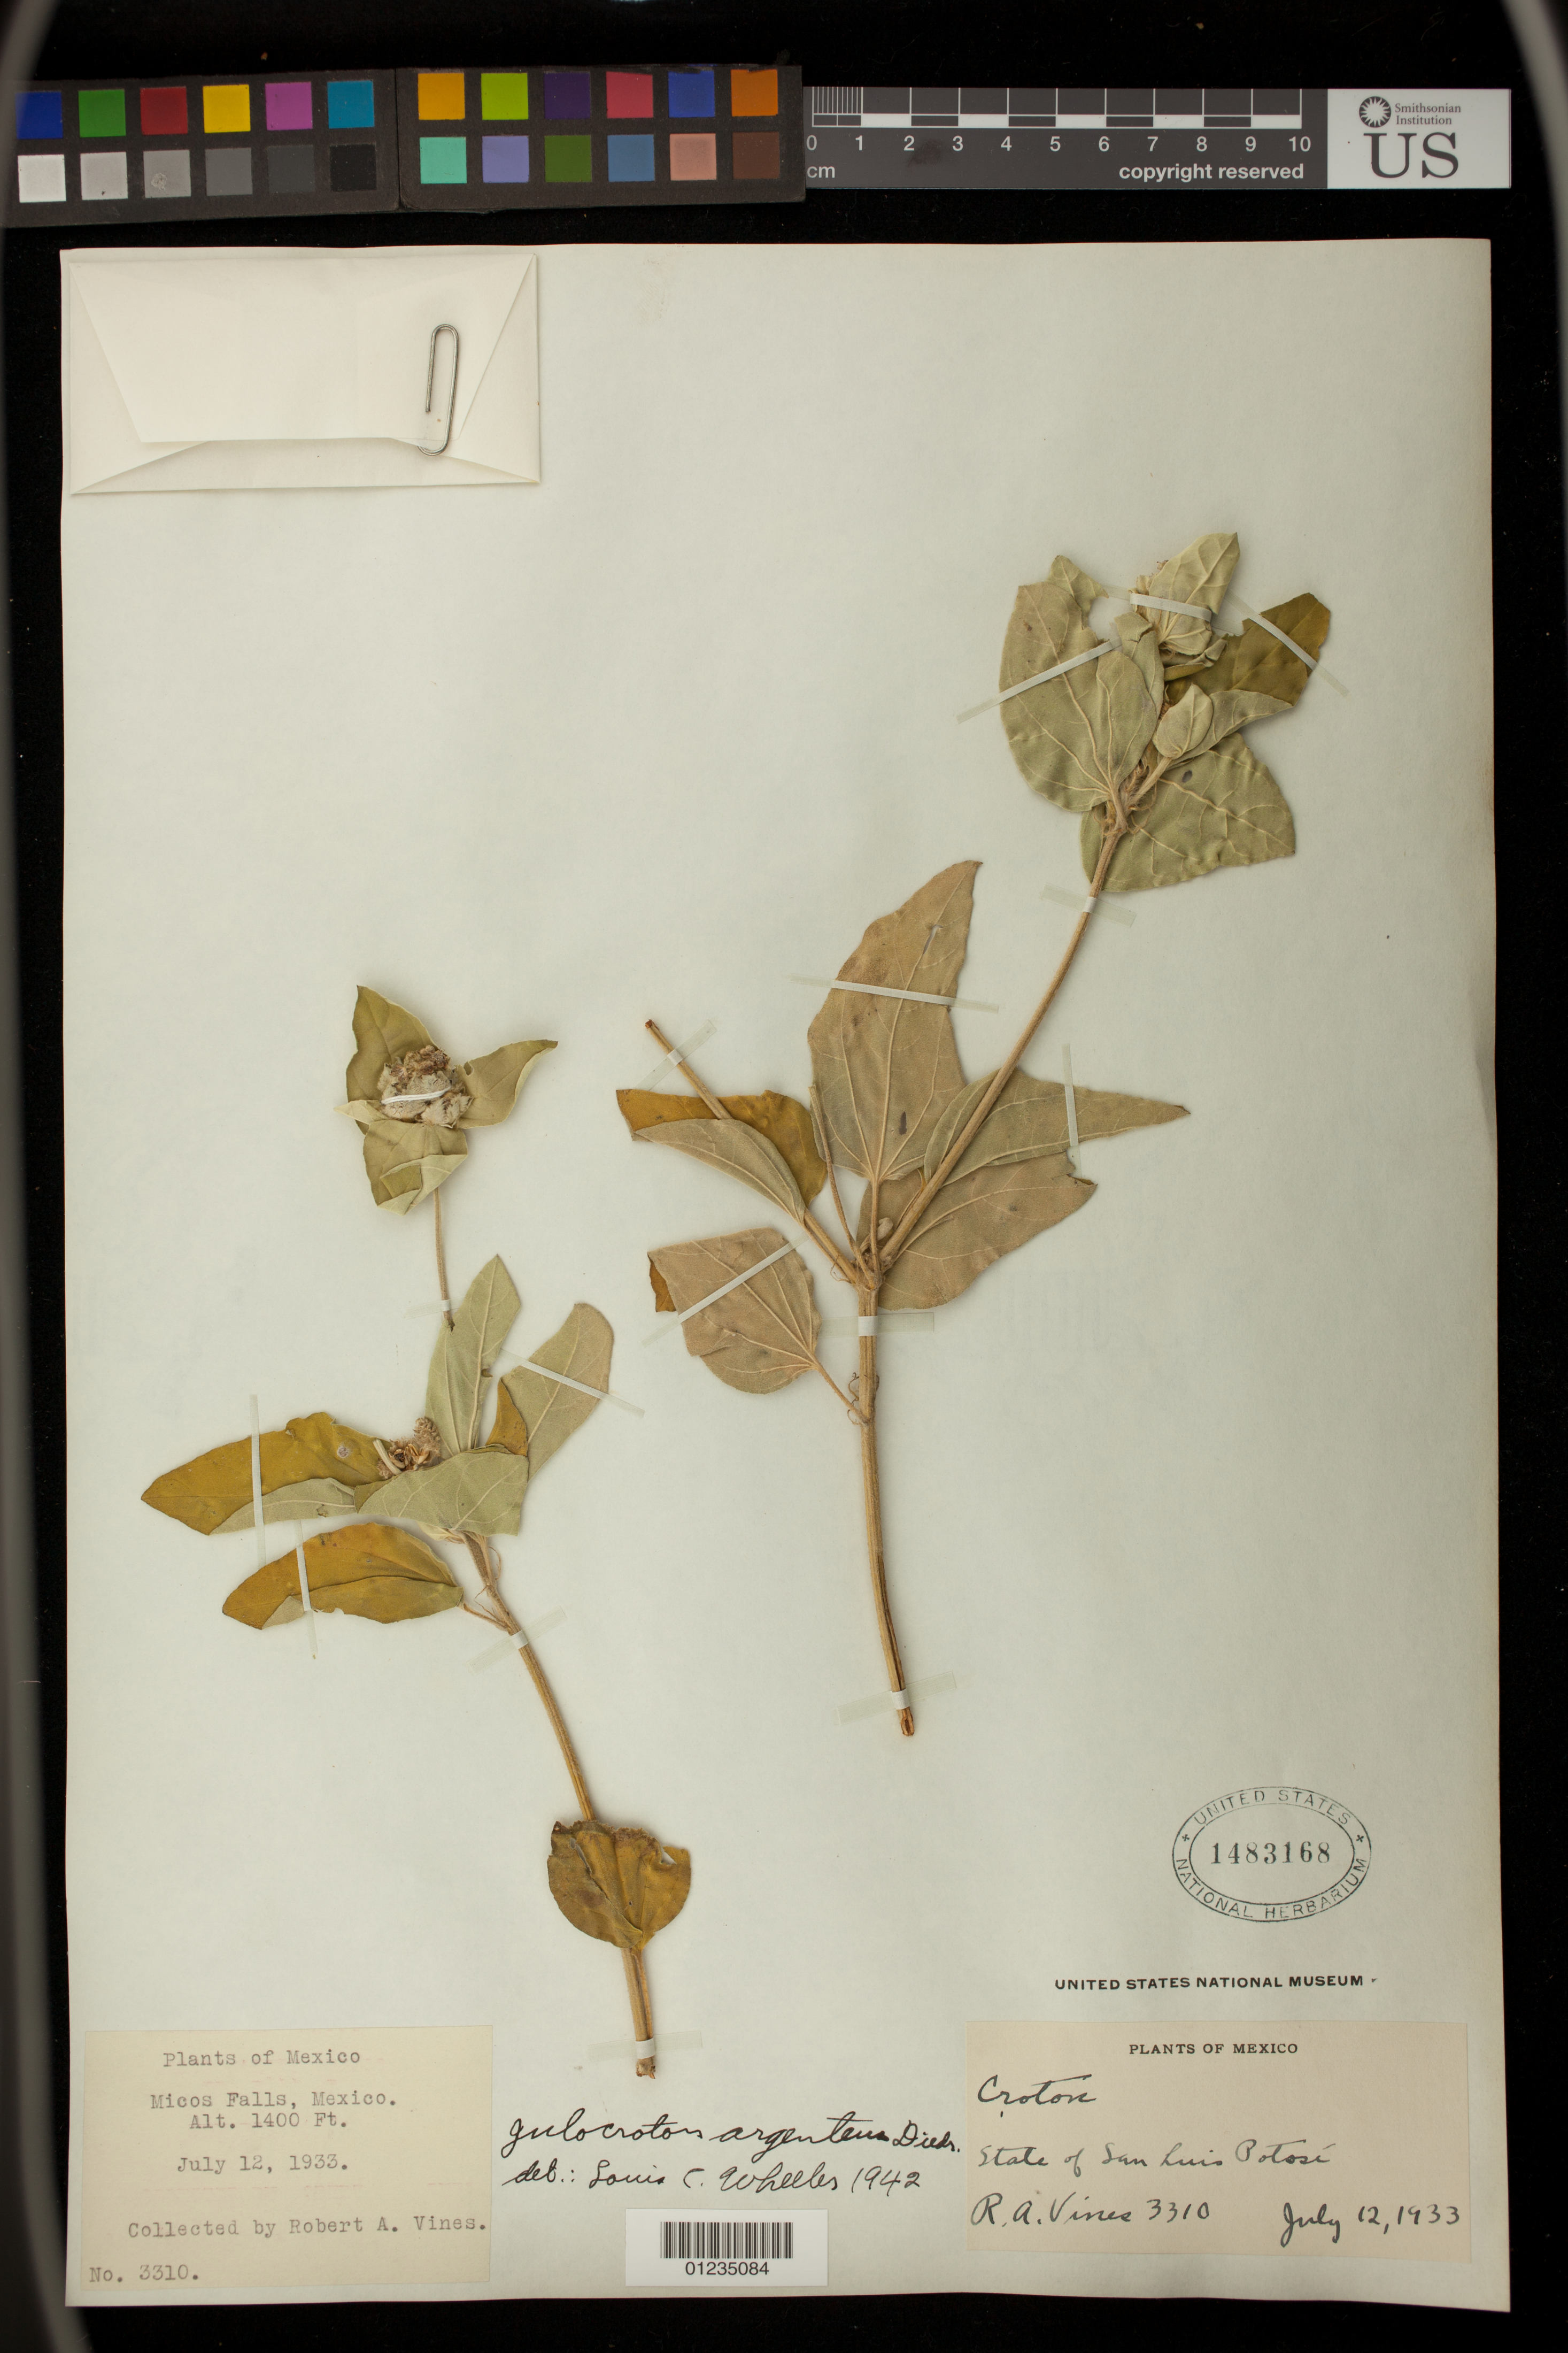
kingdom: Plantae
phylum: Tracheophyta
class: Magnoliopsida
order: Malpighiales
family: Euphorbiaceae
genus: Julocroton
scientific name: Julocroton argenteus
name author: (L.) Didr.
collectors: R. Vines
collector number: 3310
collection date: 1933-07-12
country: Mexico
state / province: San Luis Potosi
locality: Micos Falls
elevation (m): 427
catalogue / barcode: US 1483168